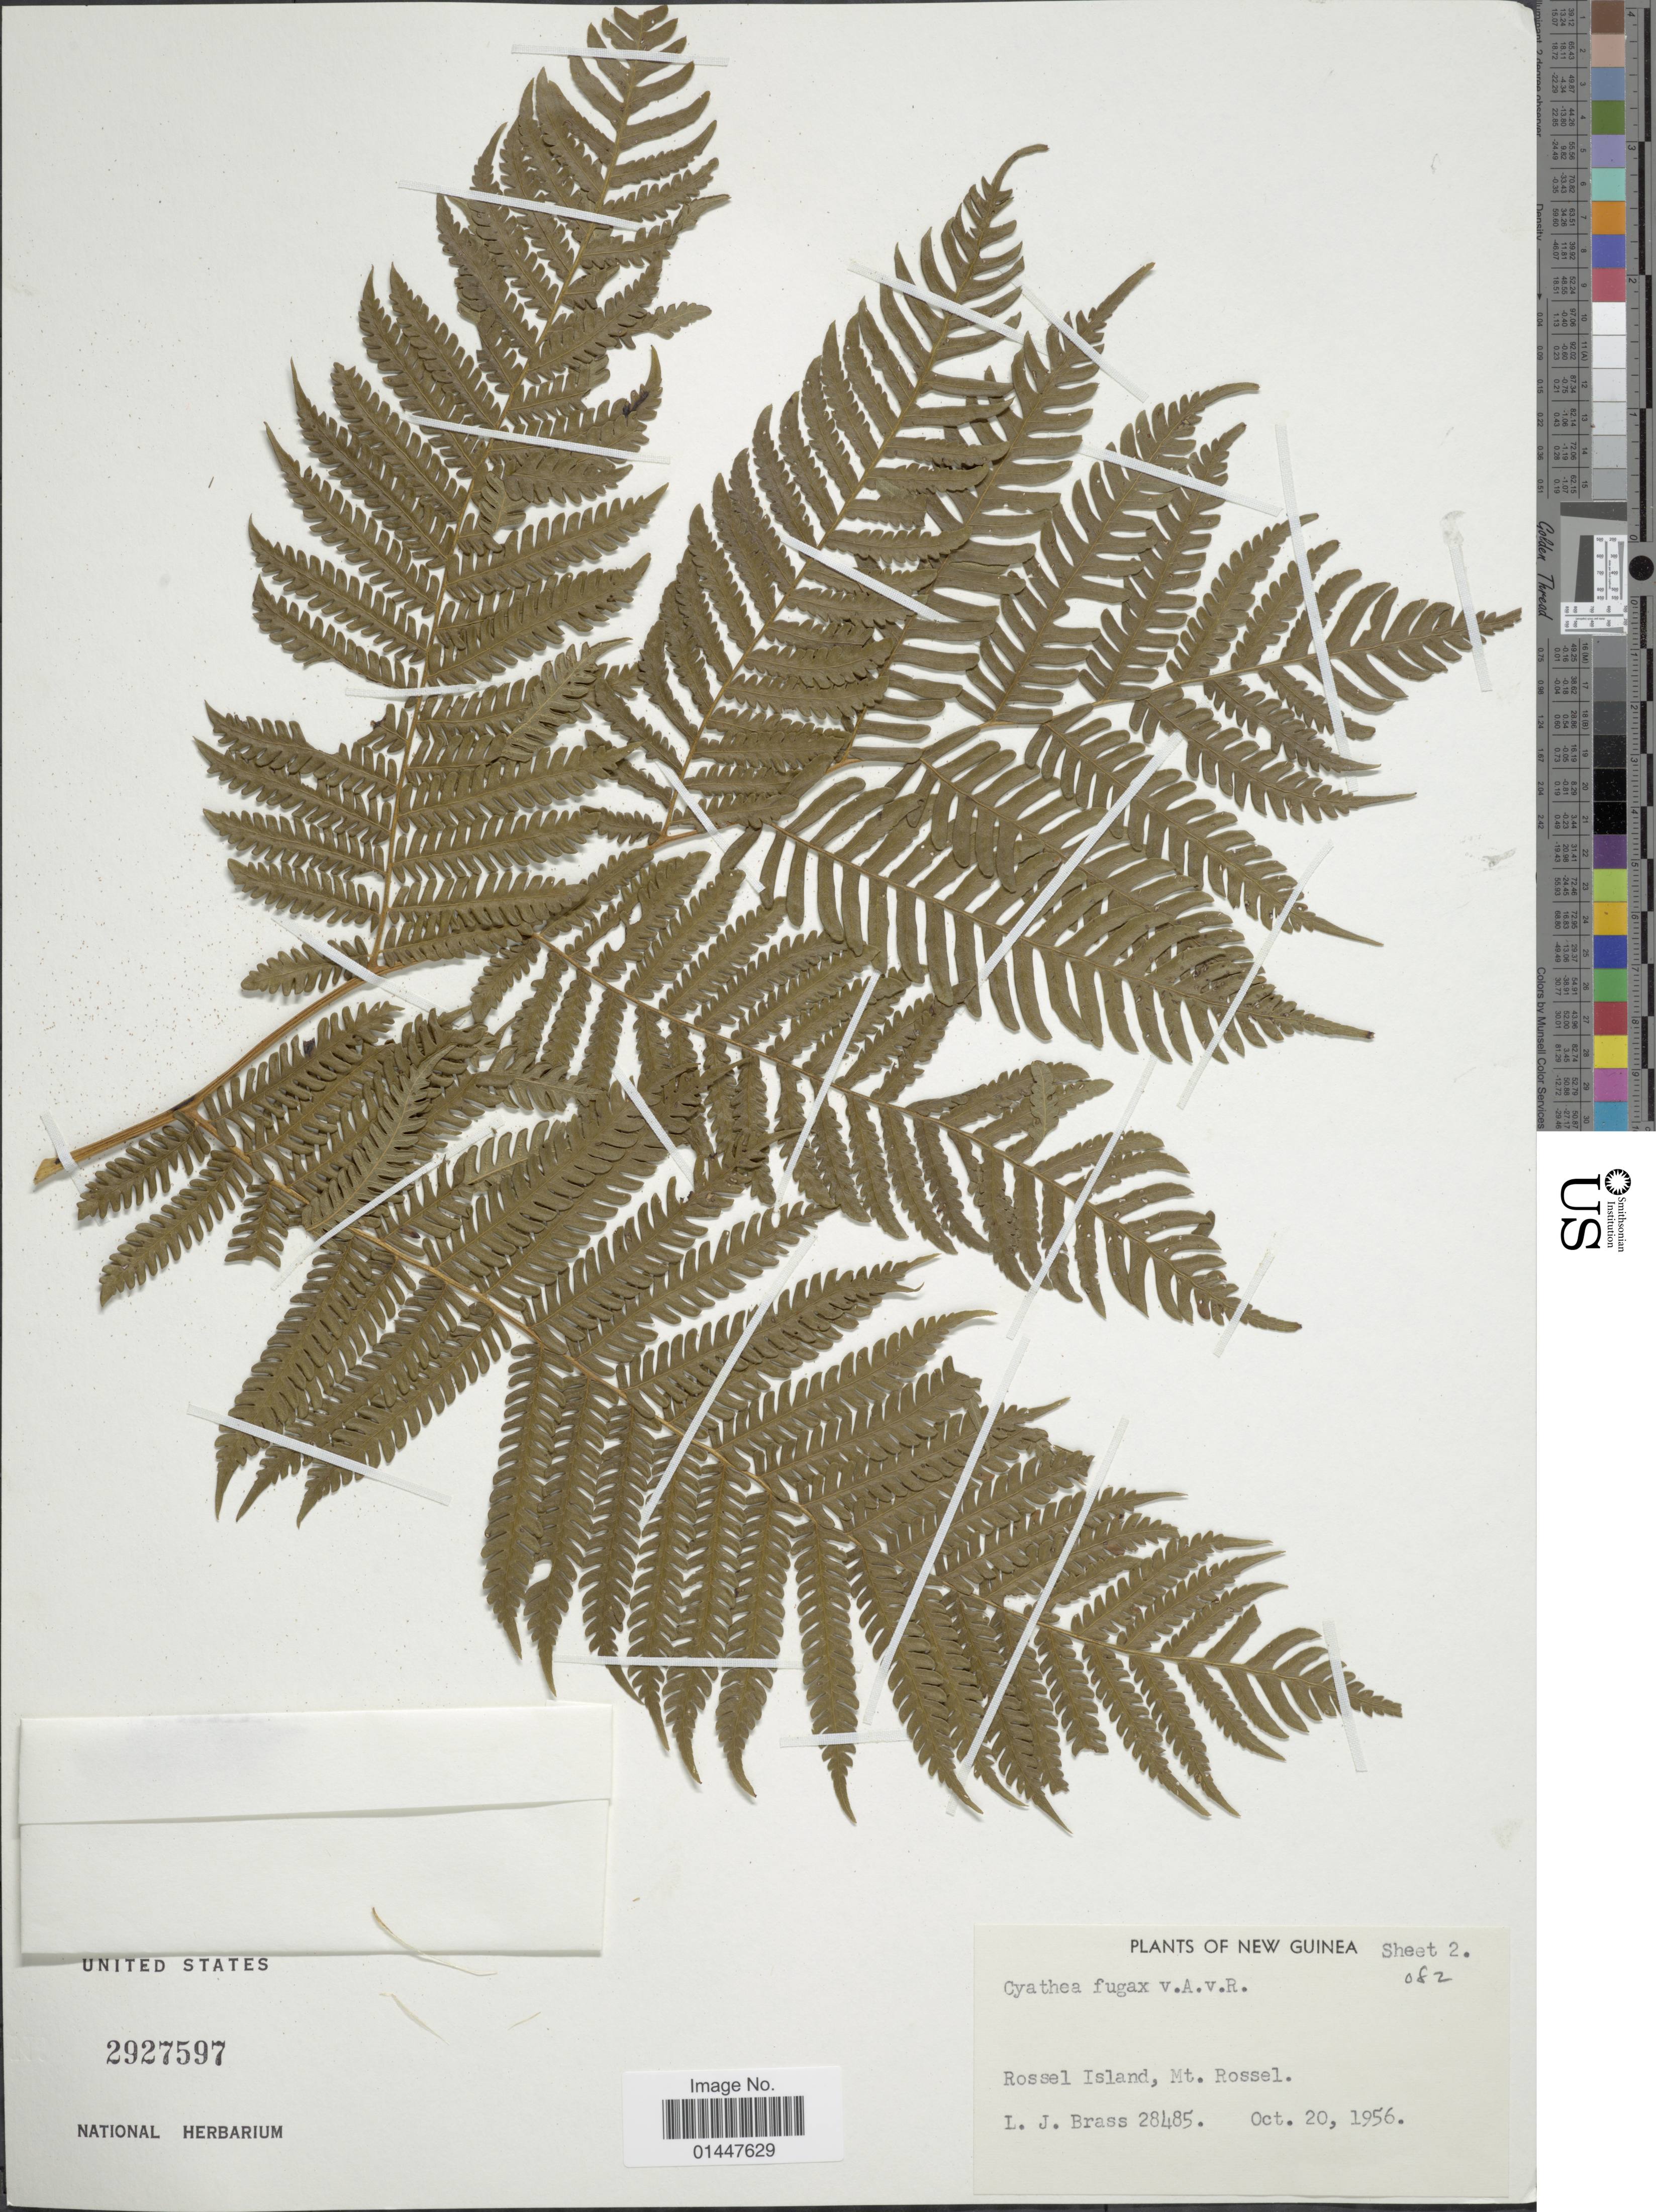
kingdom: Plantae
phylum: Tracheophyta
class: Polypodiopsida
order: Cyatheales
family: Cyatheaceae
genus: Sphaeropteris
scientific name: Sphaeropteris fugax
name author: (Alderw.) R.M. Tryon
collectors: L. J. Brass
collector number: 28485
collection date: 1956-10-20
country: Papua New Guinea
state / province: Milne Bay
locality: New Guinea. Rossel Island, Mt. Rossel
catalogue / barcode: US 2927597